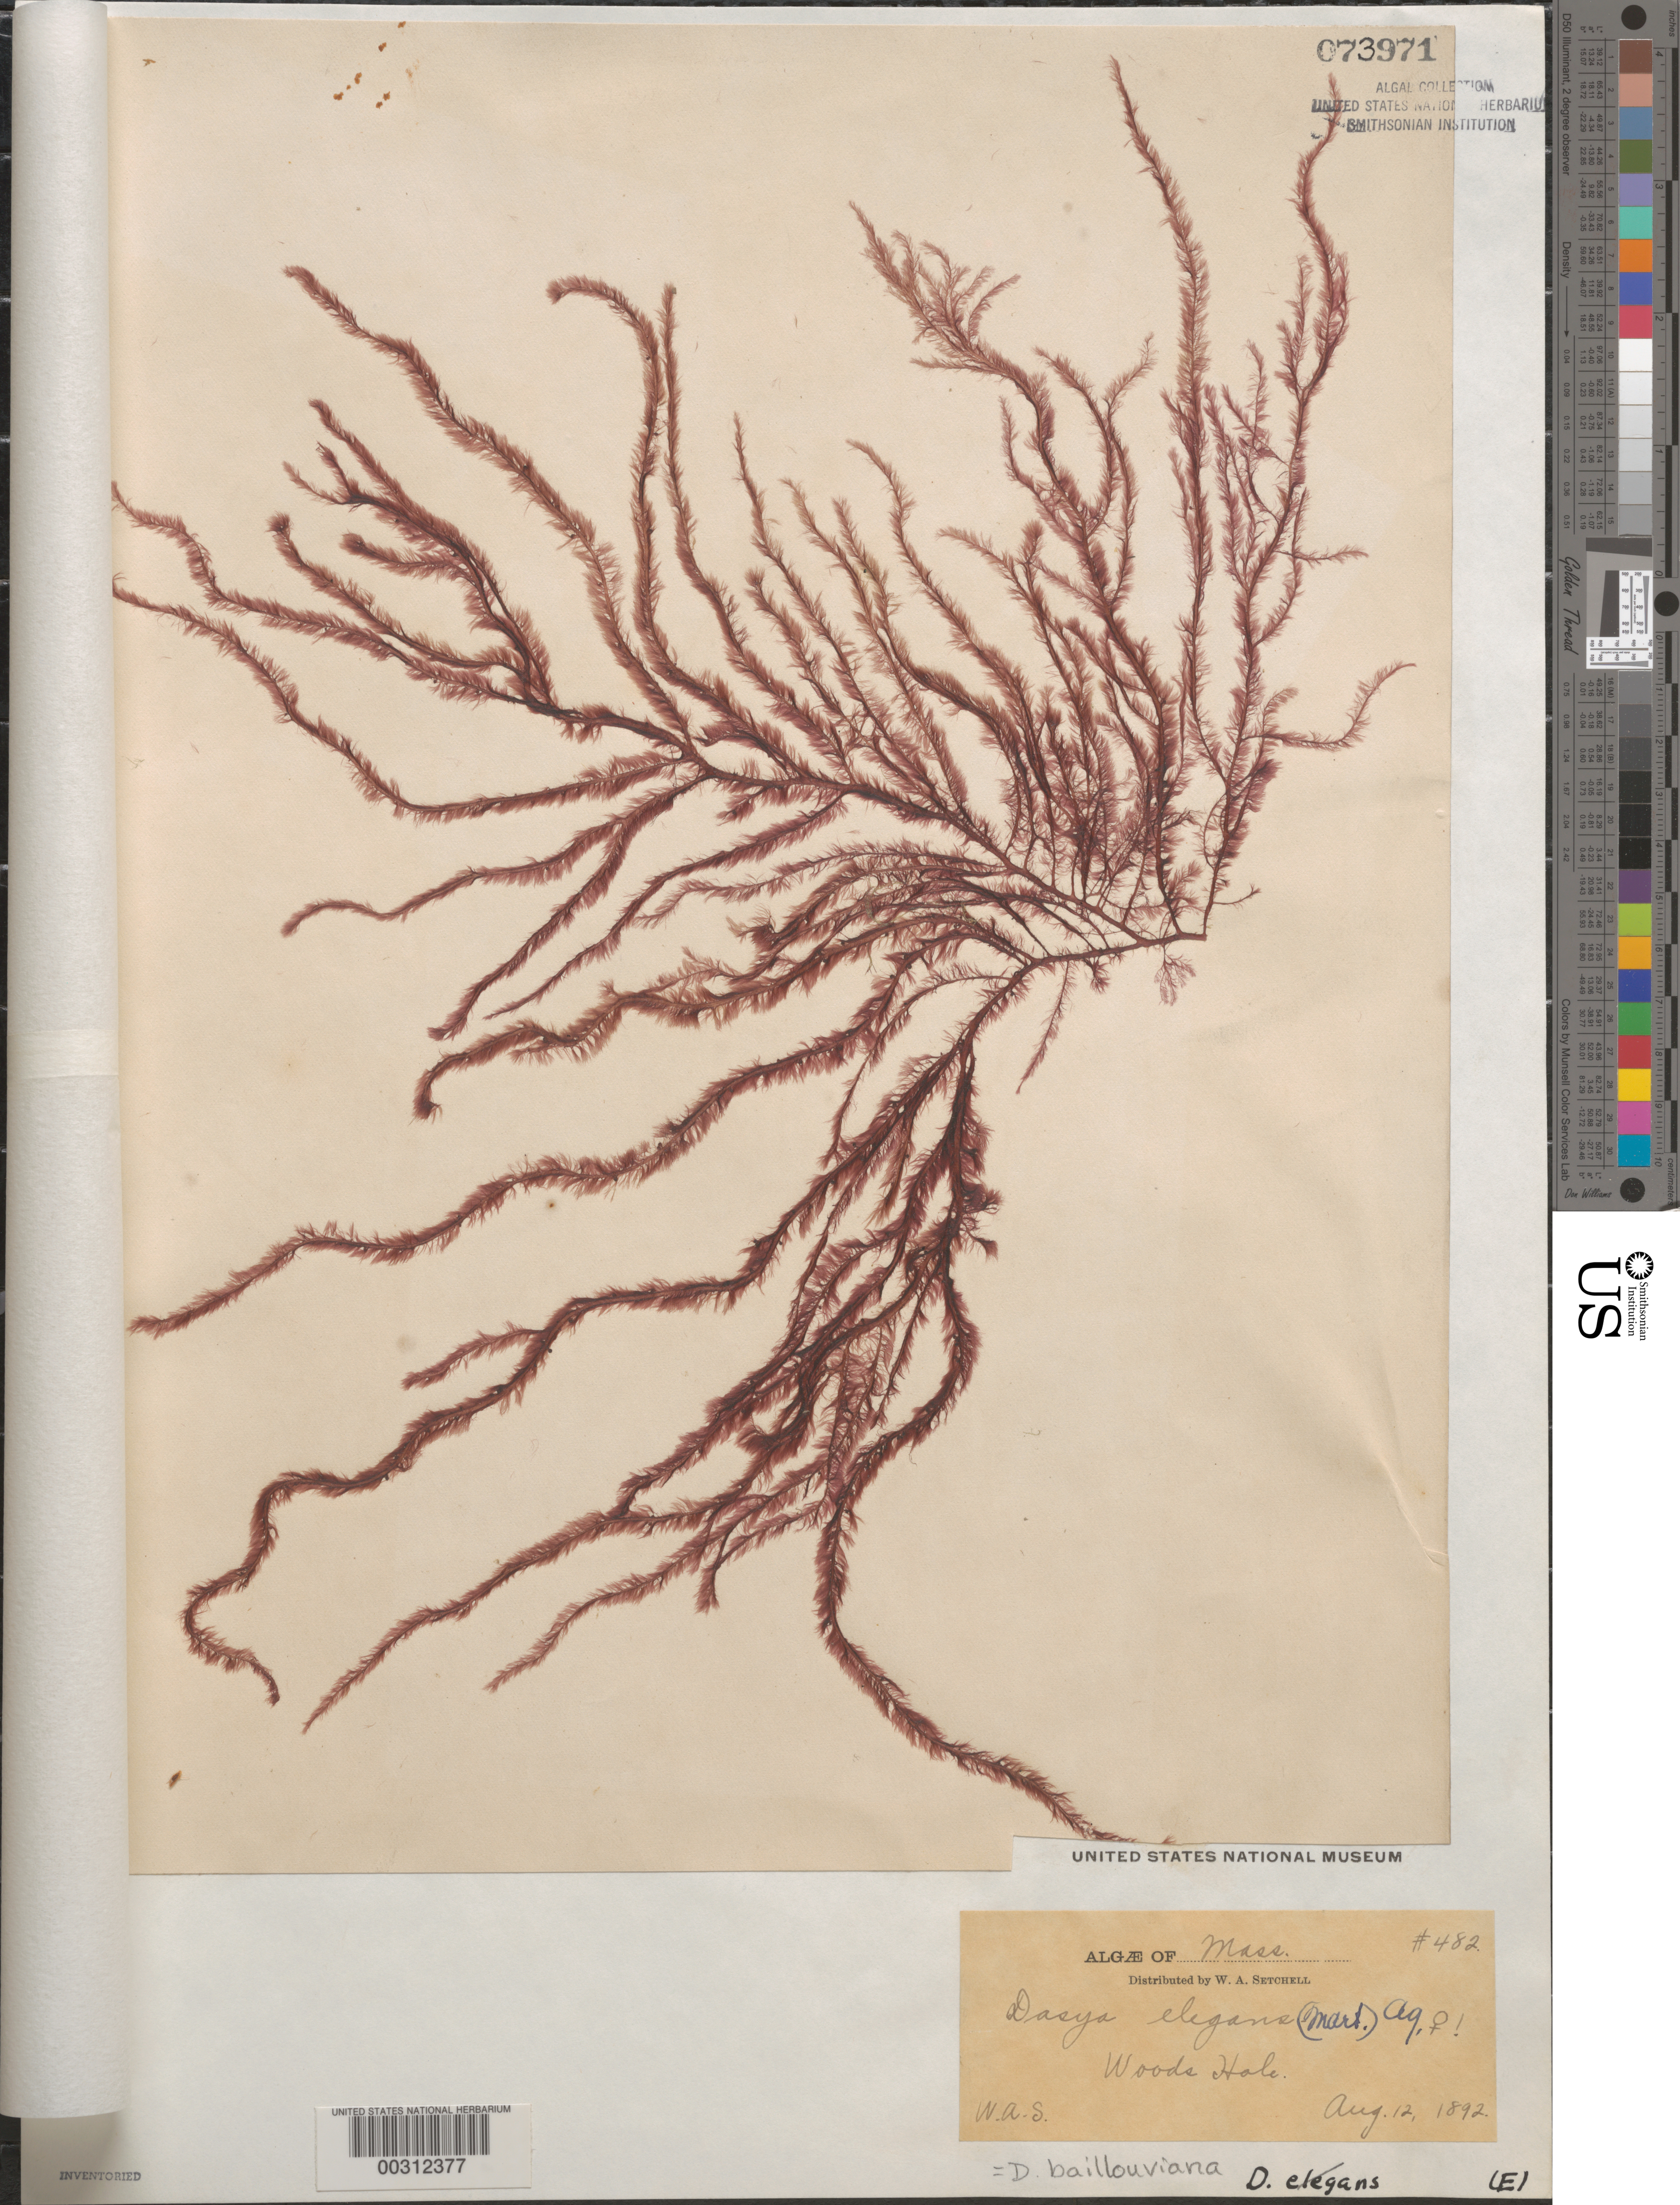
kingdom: Plantae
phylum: Rhodophyta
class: Florideophyceae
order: Ceramiales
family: Dasyaceae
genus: Dasya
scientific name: Dasya pedicellata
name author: (C. Agardh) C. Agardh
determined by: Algae name updating Project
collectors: W. Setchell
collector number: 482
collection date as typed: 12 Aug 1892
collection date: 1892-08-12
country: United States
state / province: Massachusetts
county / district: Barnstable County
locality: Woods Hole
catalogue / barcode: US 73971